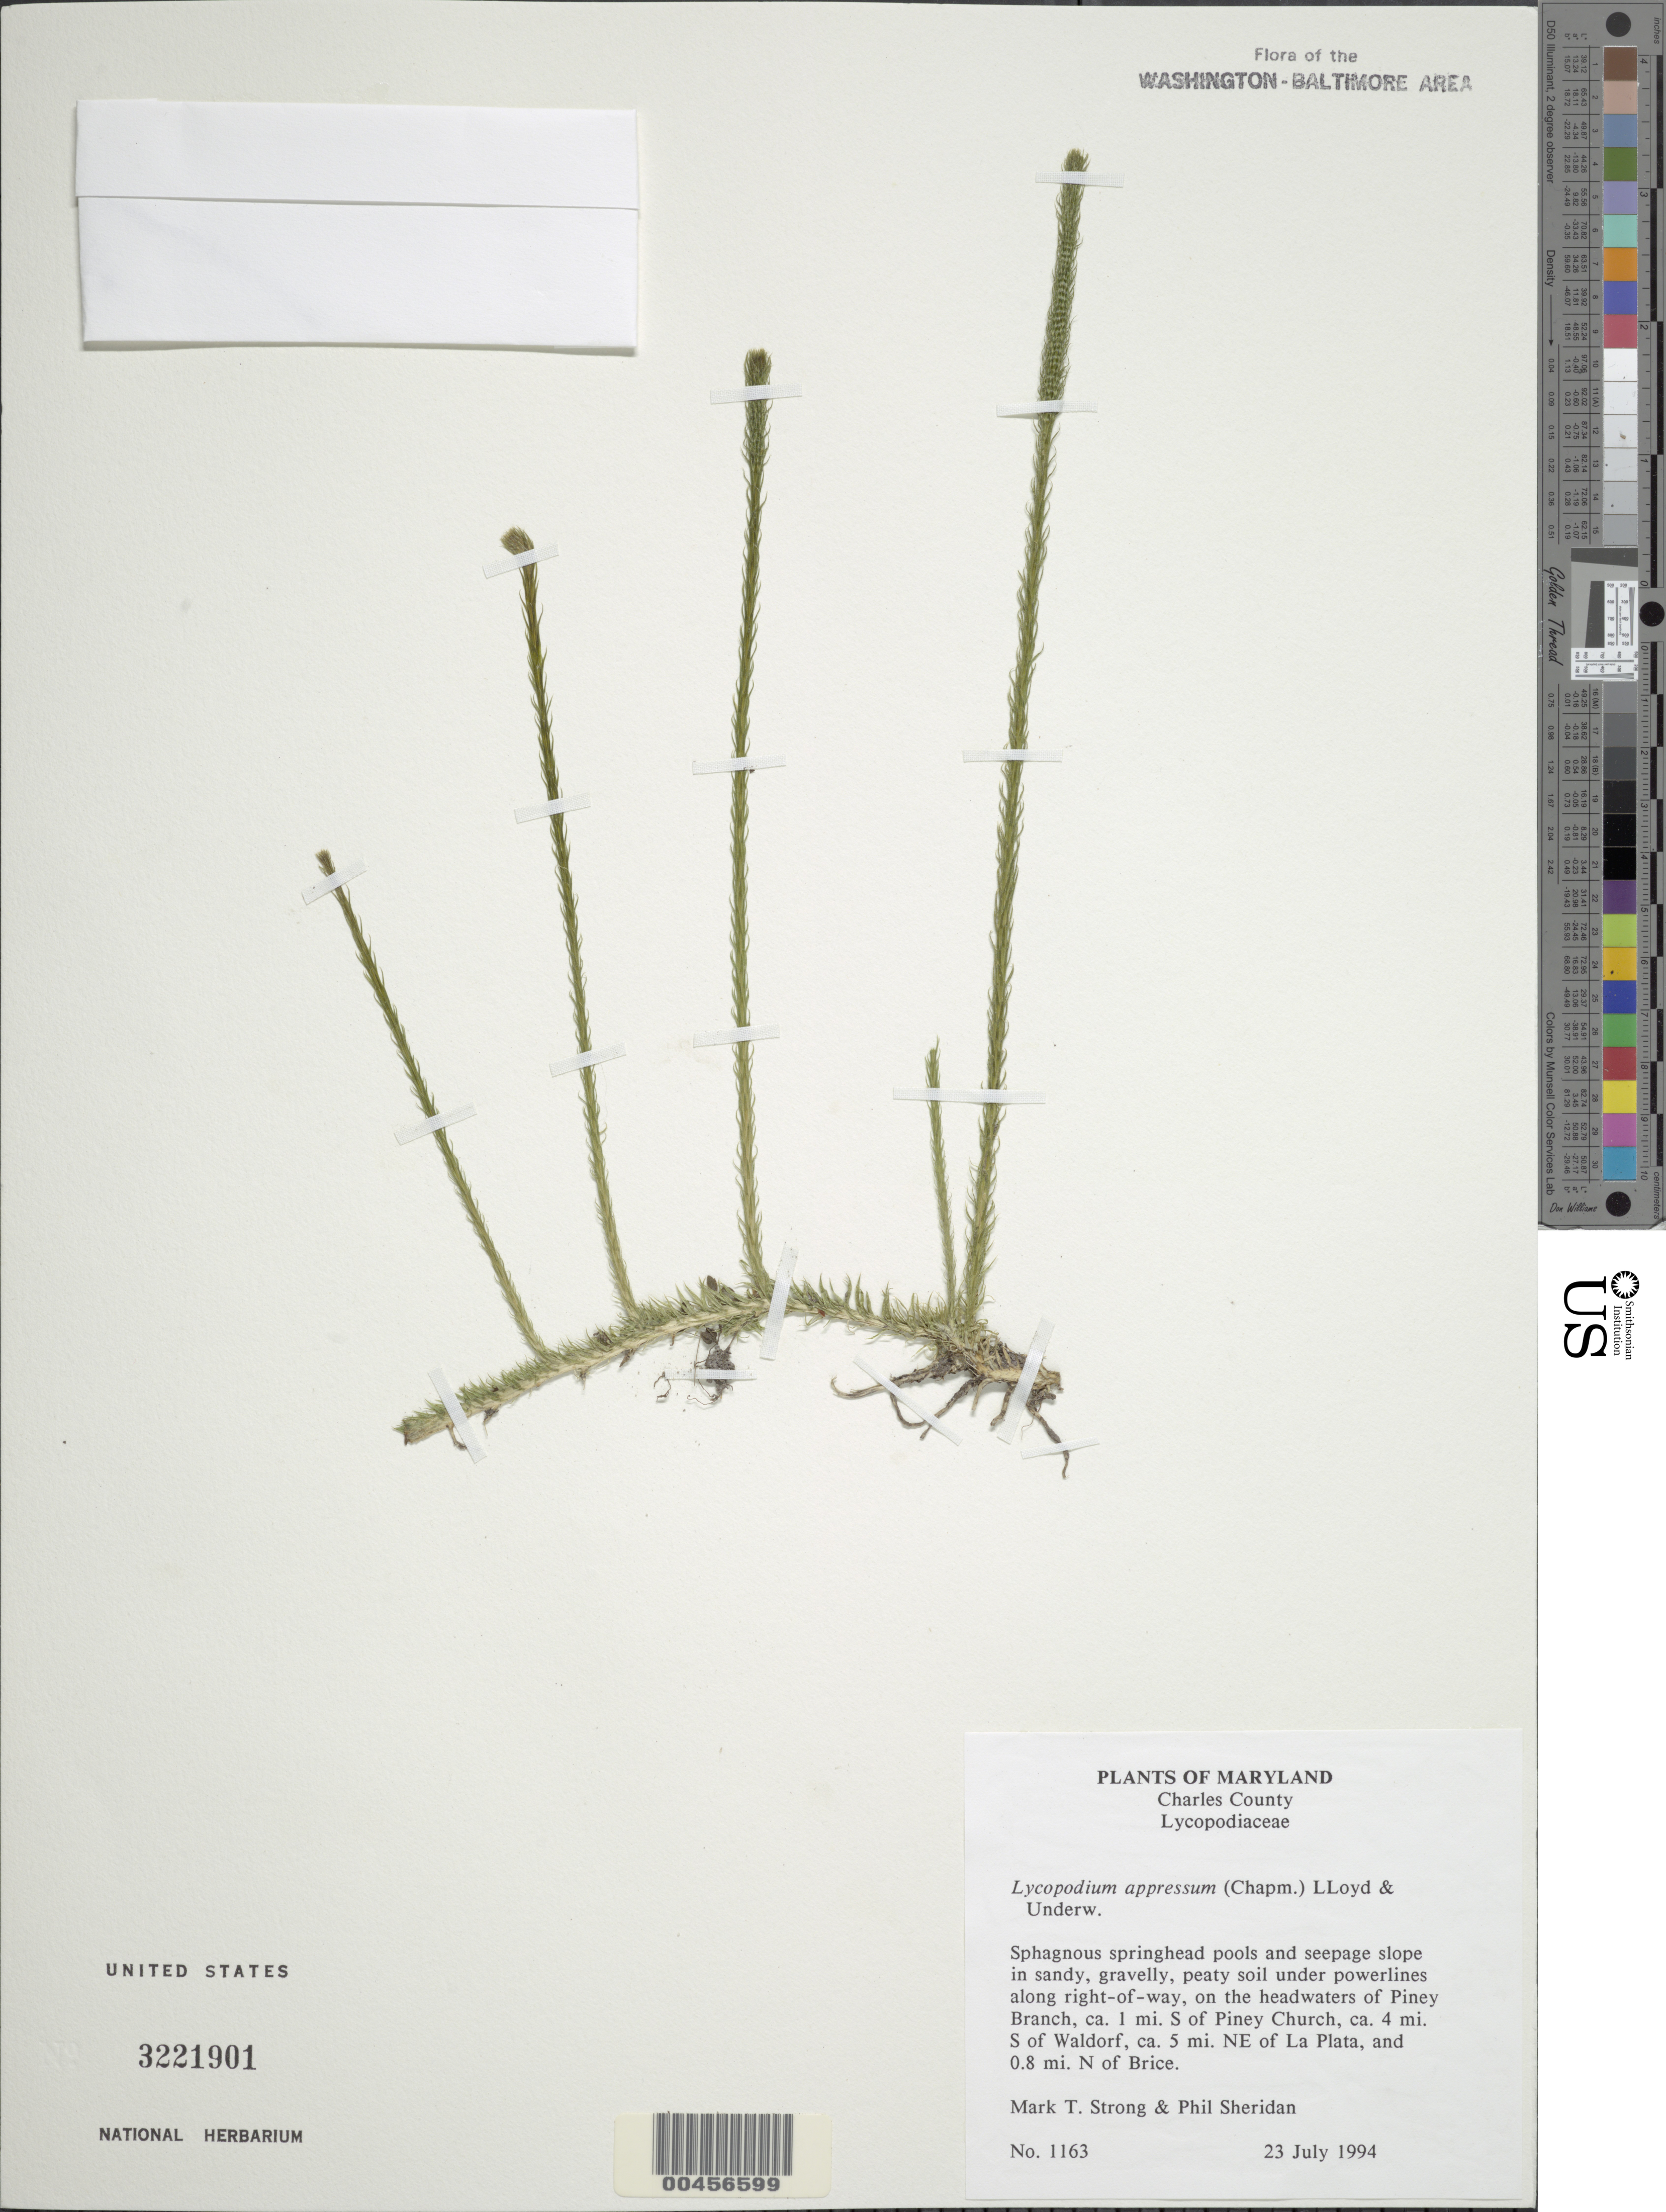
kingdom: Plantae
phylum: Tracheophyta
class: Lycopodiopsida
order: Lycopodiales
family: Lycopodiaceae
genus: Lycopodiella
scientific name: Lycopodiella appressa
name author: (Chapm.) Cranfill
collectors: M. T. Strong & P. Sheridan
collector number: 1163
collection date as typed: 23 Jul 1994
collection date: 1994-07-23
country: United States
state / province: Maryland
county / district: Charles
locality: Piney Branch, S of Piney Church, S of Waldorf, NE of La Plata, N of Brice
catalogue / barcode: US 3221901